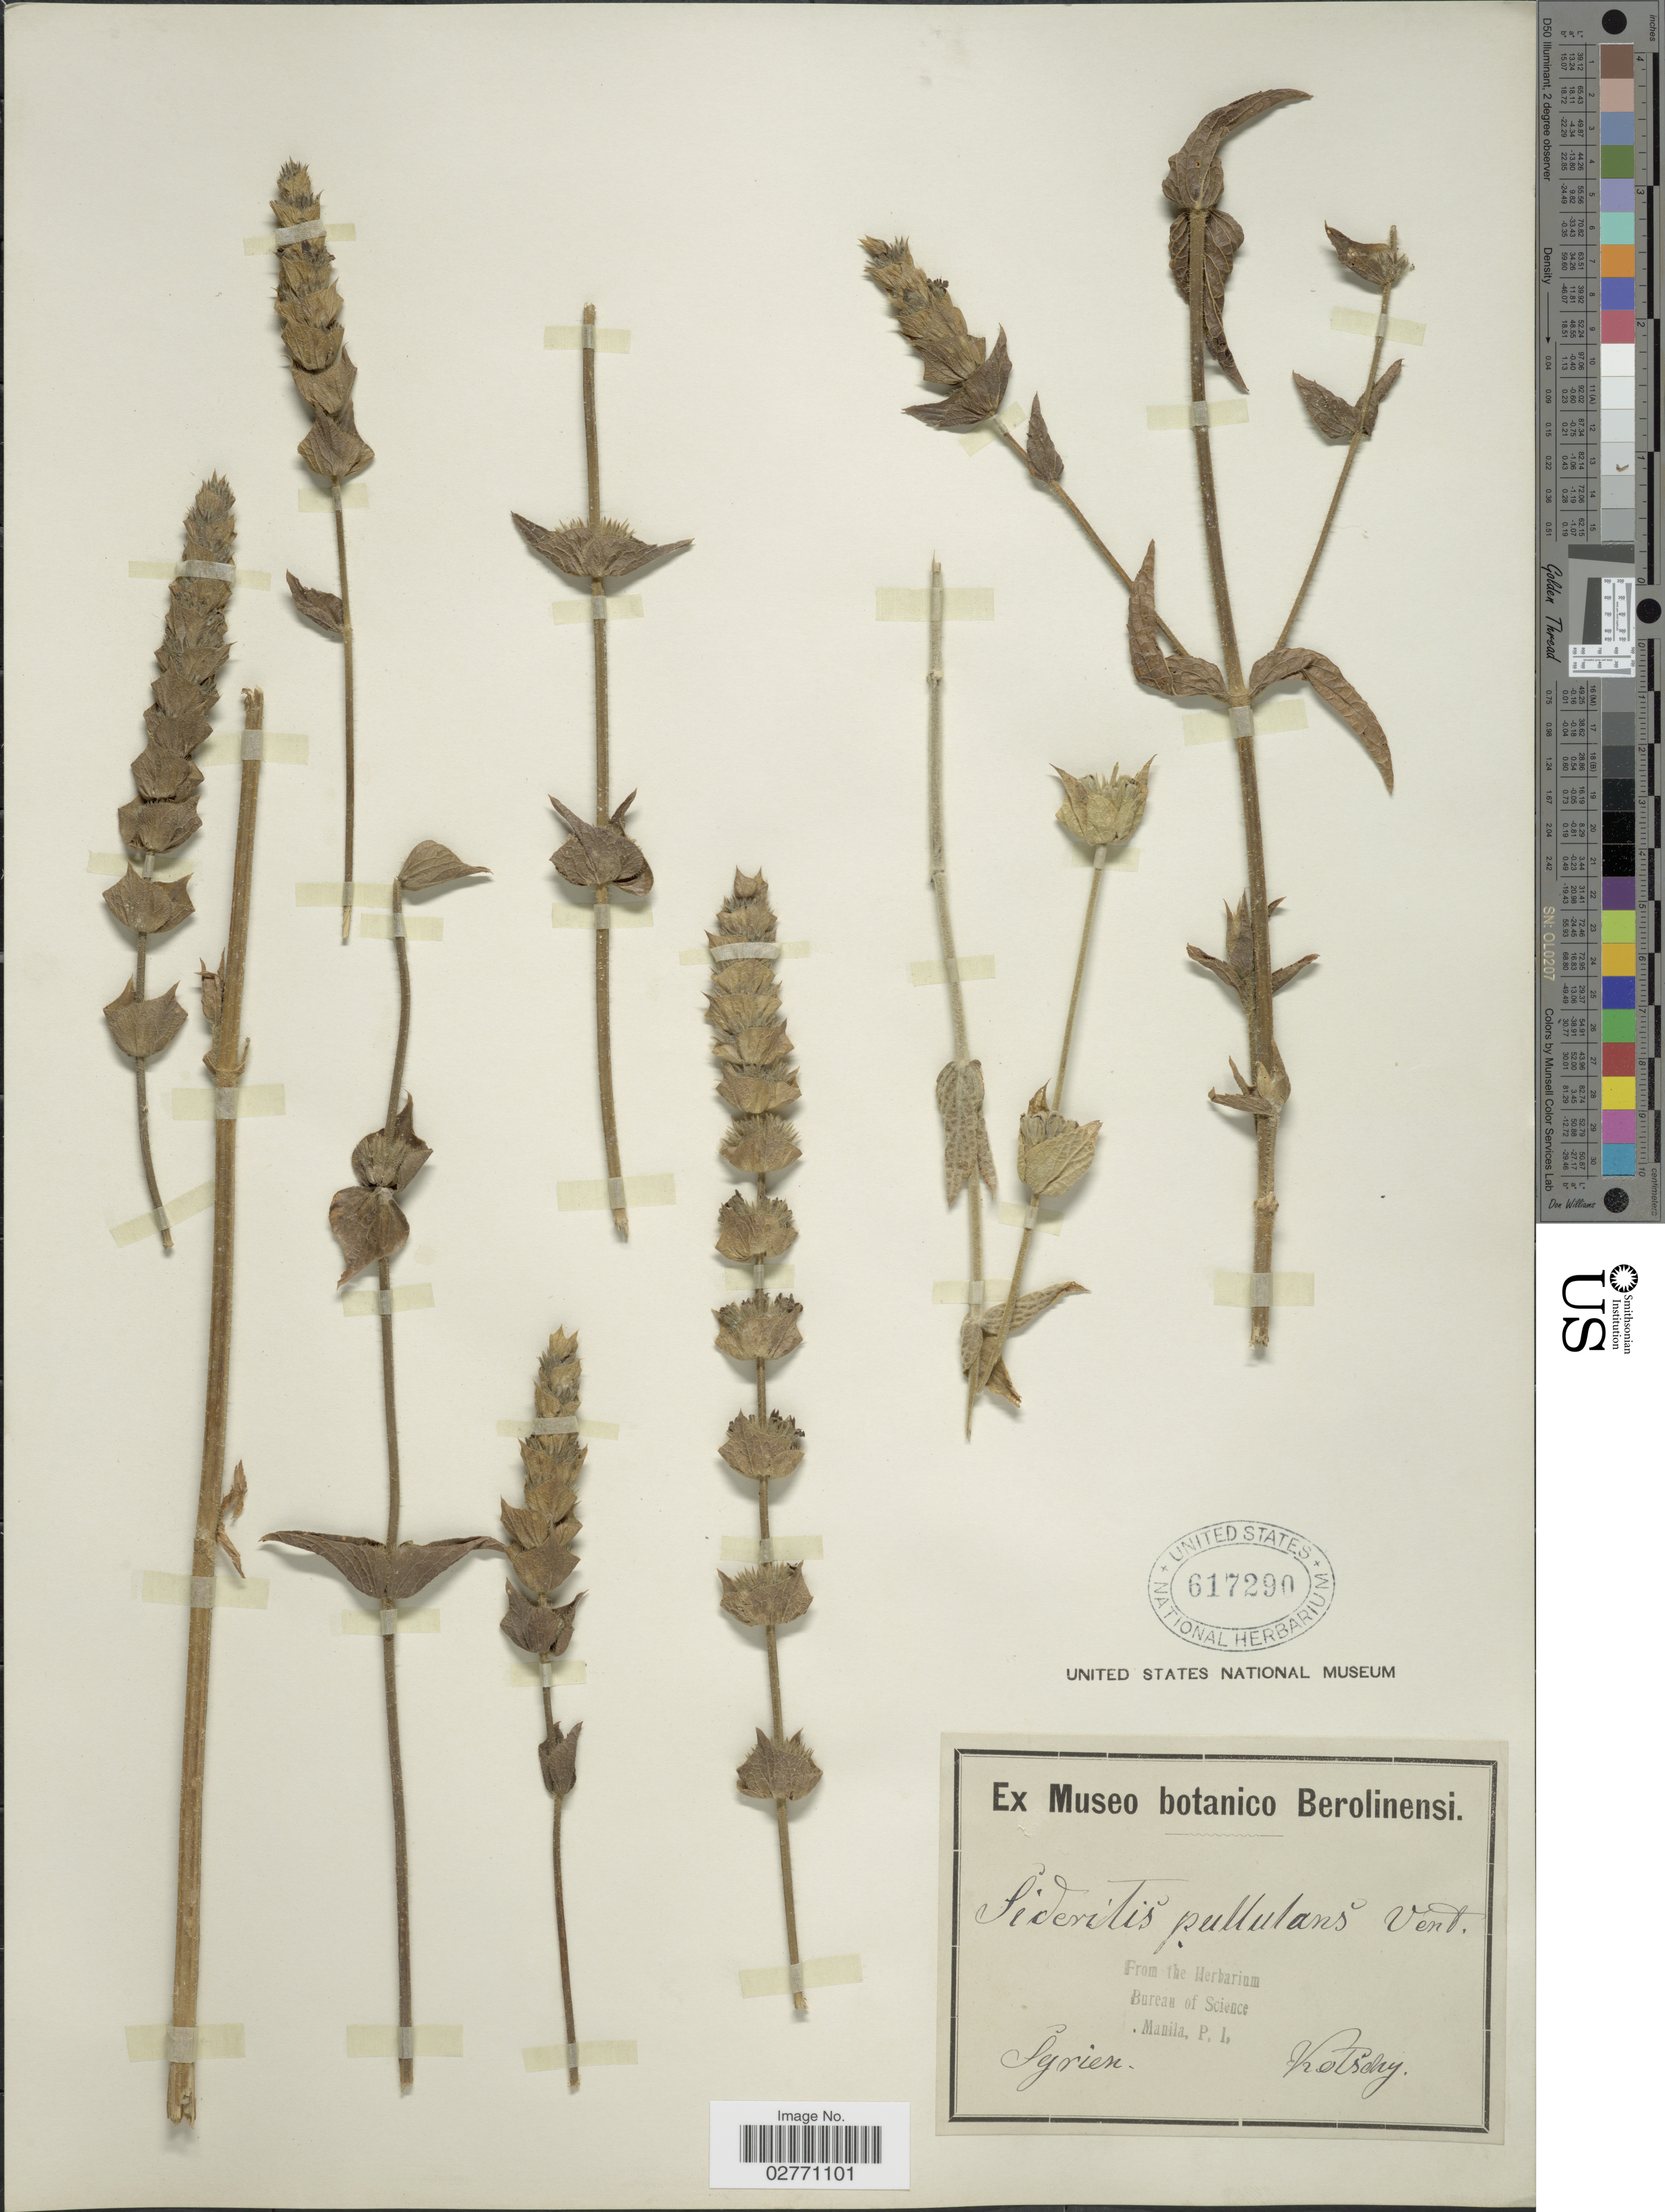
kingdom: Plantae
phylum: Tracheophyta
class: Magnoliopsida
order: Lamiales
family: Lamiaceae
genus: Sideritis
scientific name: Sideritis pullulans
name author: Vent.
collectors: -. Kotschyi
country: Syria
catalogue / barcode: US 617290